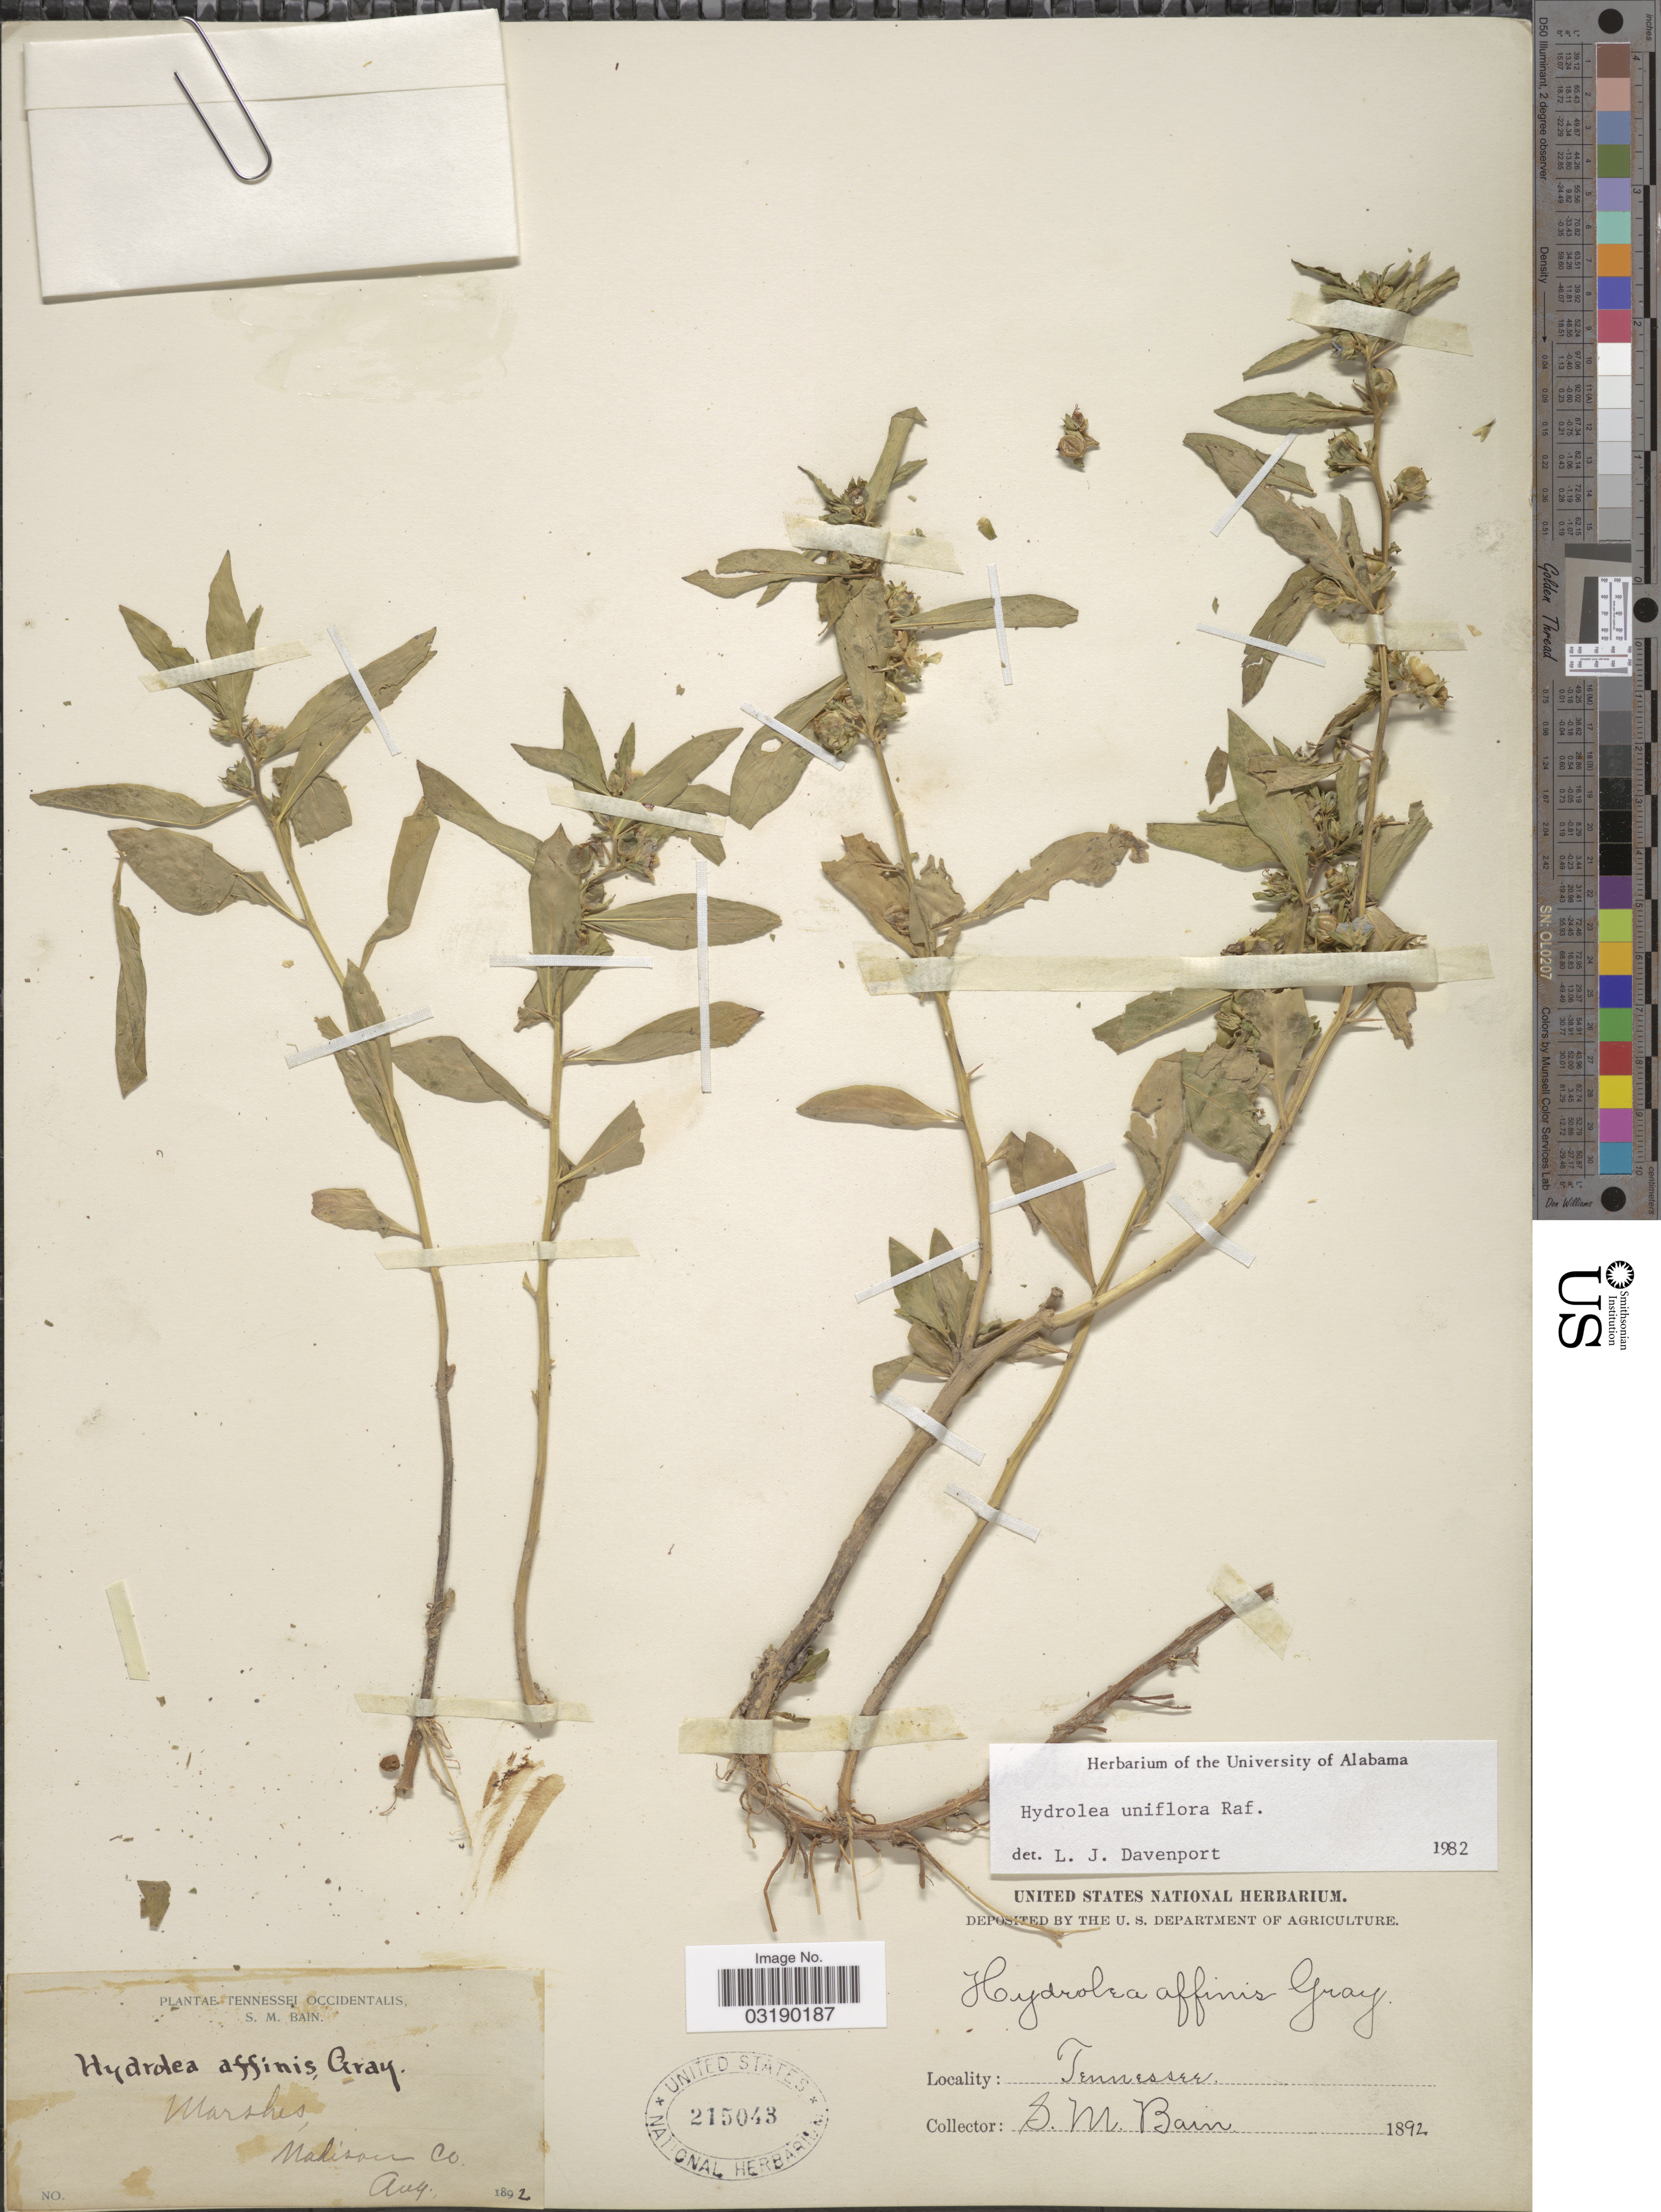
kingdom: Plantae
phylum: Tracheophyta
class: Magnoliopsida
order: Solanales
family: Hydroleaceae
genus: Hydrolea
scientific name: Hydrolea uniflora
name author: Raf.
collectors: S. M. Bain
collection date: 1892-08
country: United States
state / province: Tennessee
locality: Tennessei Occidentalis. Marshes, Madison Co.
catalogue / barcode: US 215043